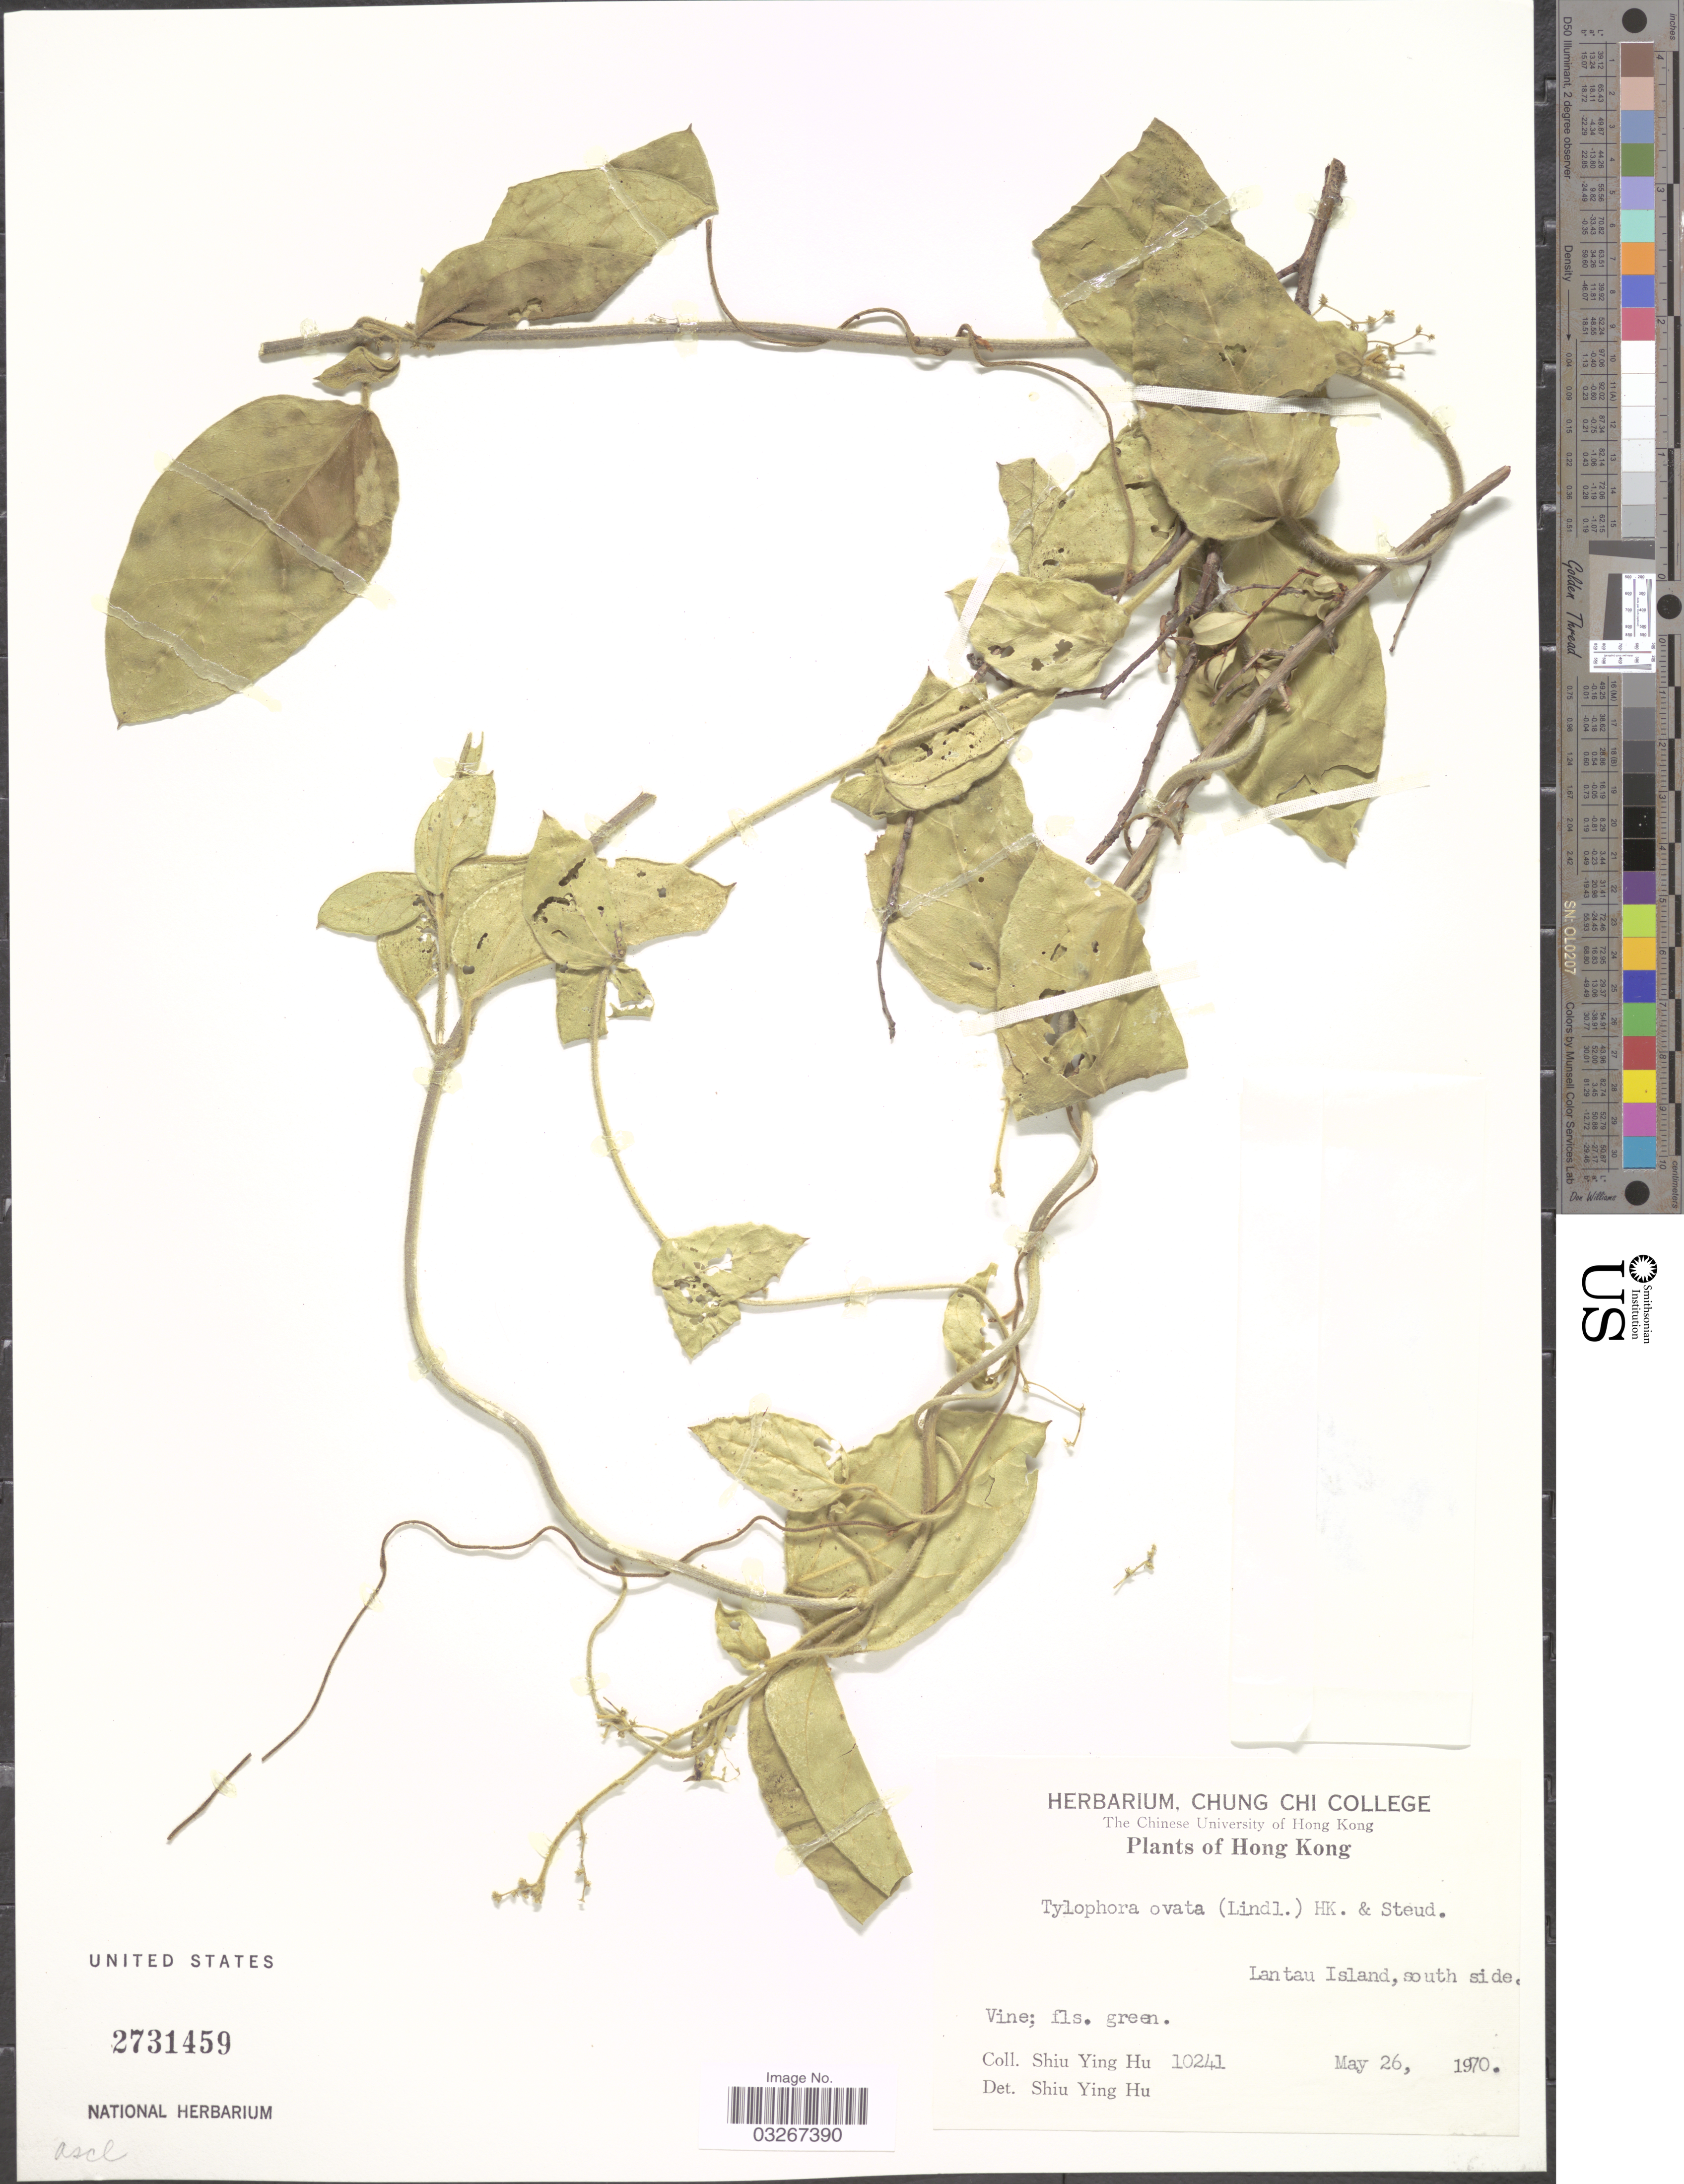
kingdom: Plantae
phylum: Tracheophyta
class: Magnoliopsida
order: Gentianales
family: Apocynaceae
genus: Tylophora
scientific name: Tylophora ovata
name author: Hook. ex Steud.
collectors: S. Y. Hu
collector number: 10241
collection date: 1970-05-26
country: China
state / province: Hong Kong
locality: Lantau Island, south side.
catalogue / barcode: US 2731459